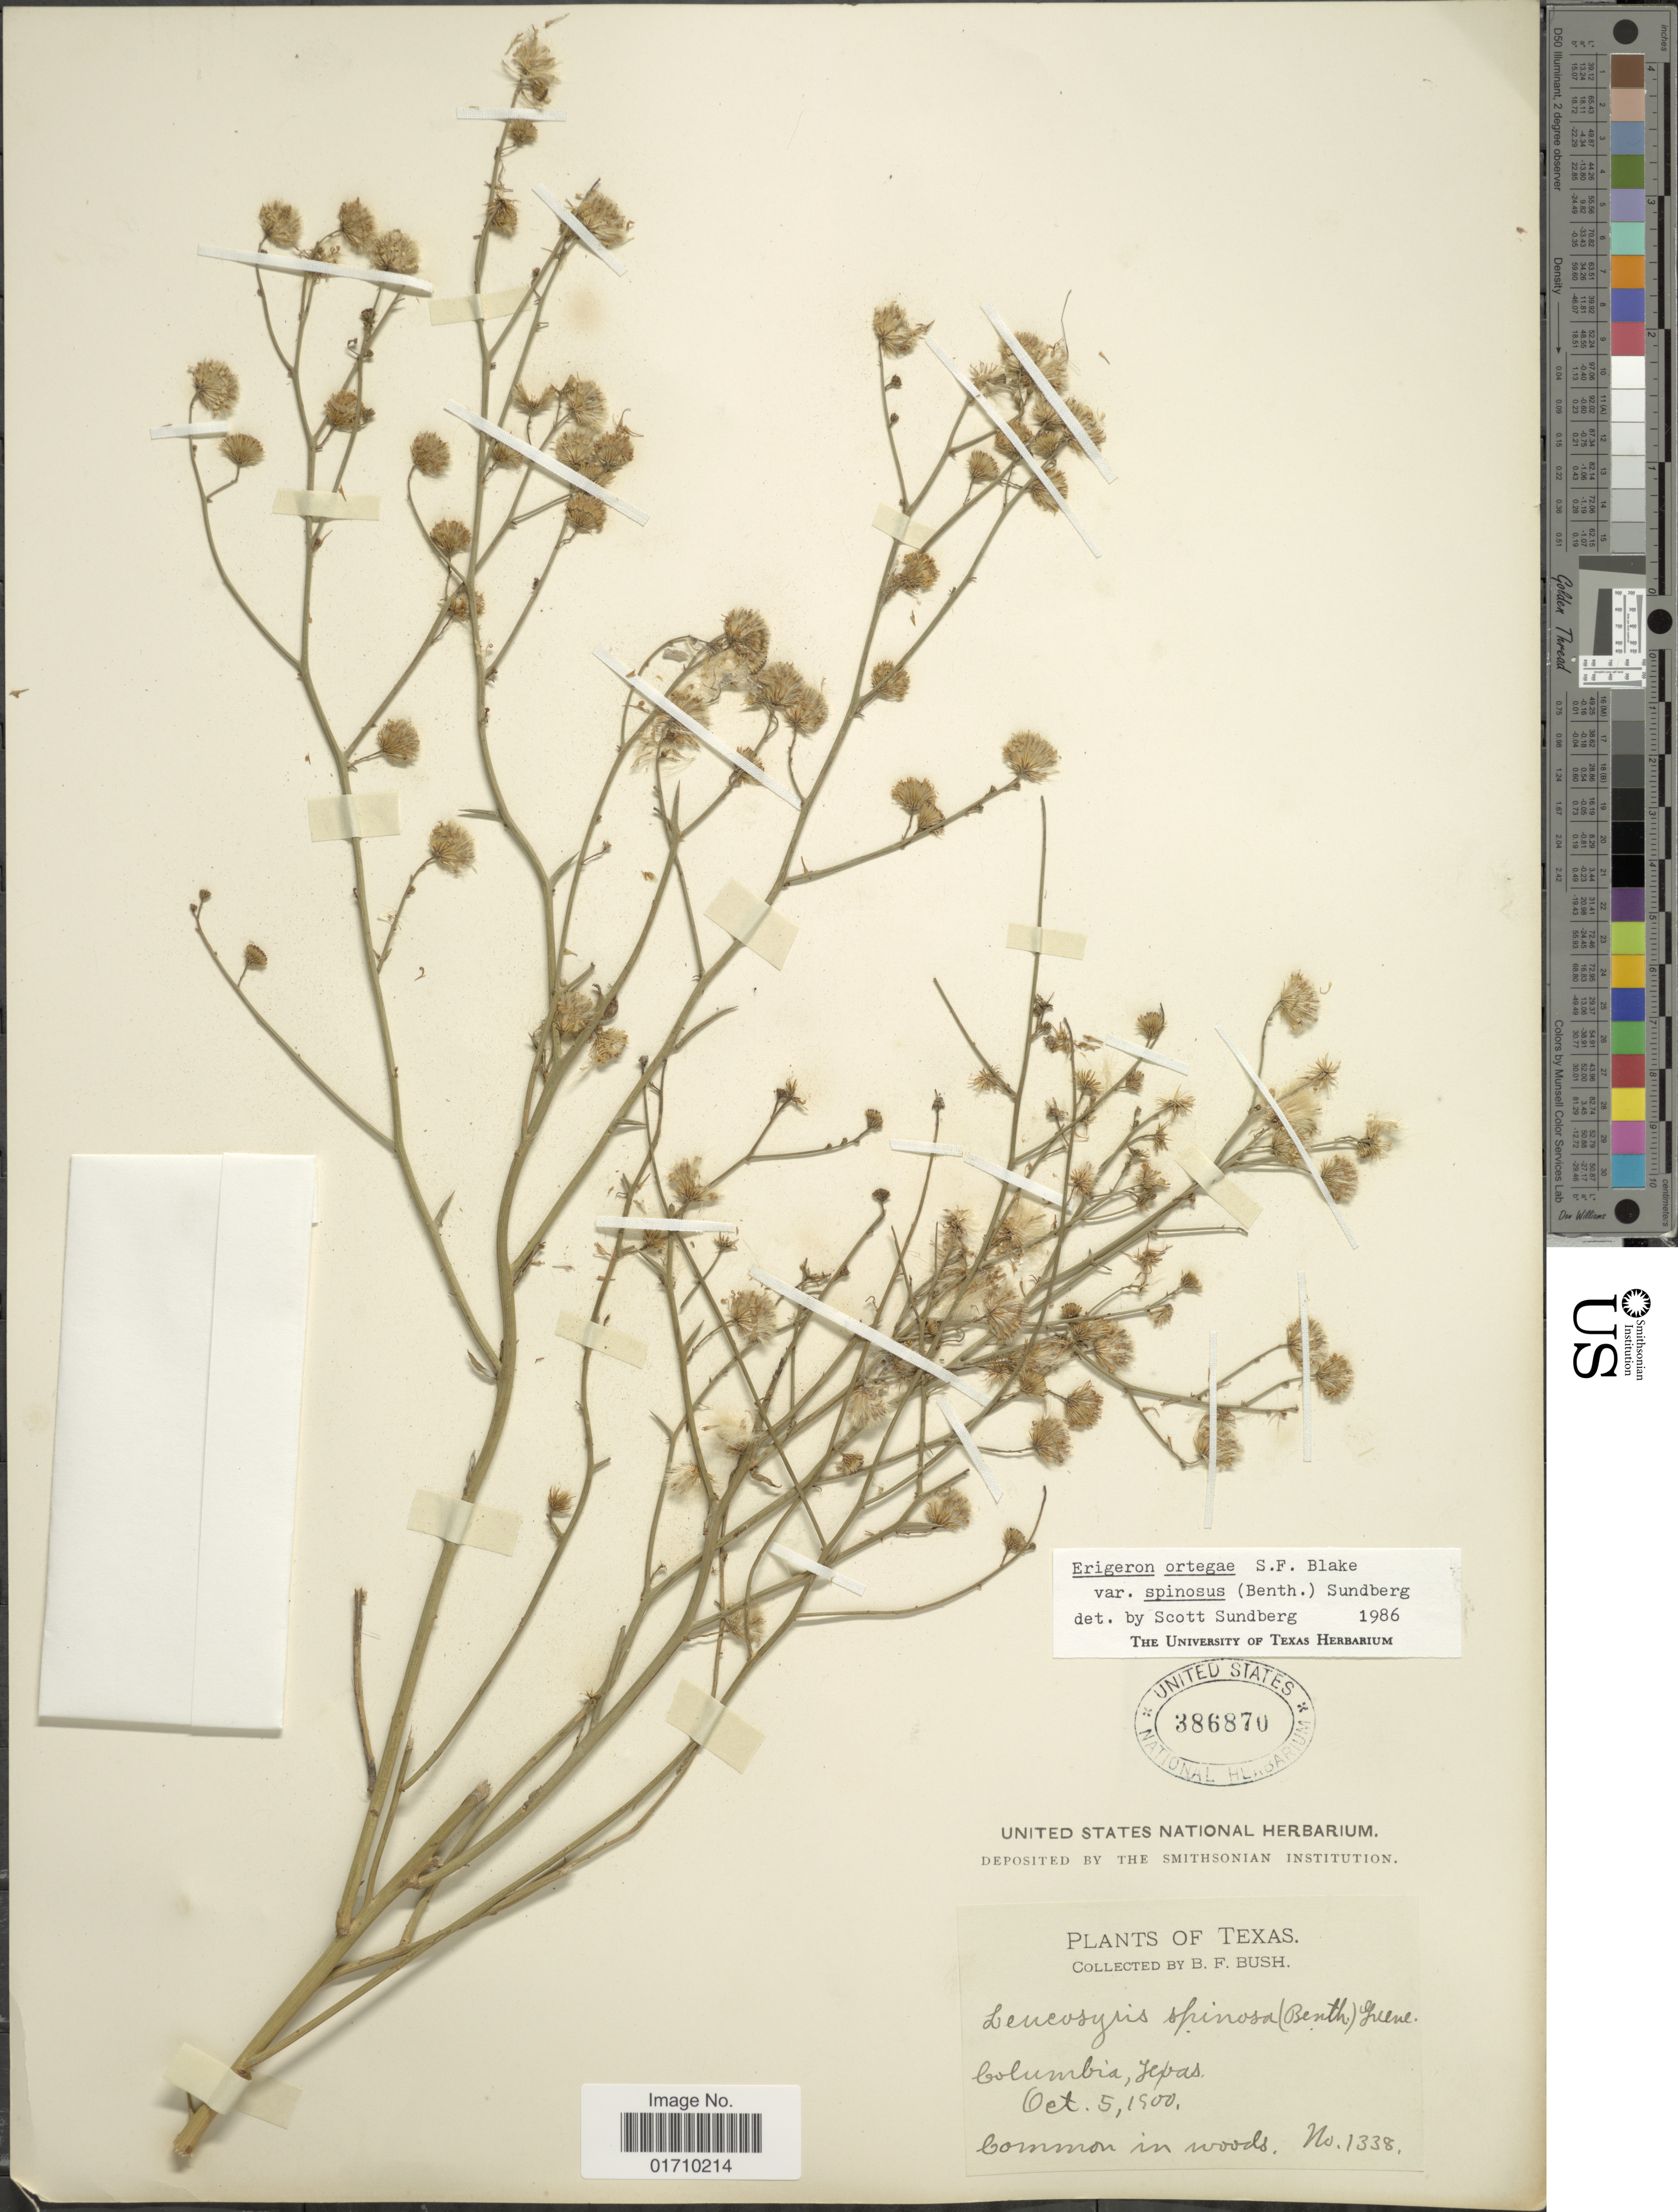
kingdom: Plantae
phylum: Tracheophyta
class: Magnoliopsida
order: Asterales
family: Asteraceae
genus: Chloracantha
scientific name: Chloracantha spinosa var. spinosa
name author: (Benth.) G.L. Nesom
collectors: B. F. Bush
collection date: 1900-10-05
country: United States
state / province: Texas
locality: Columbia, common in woods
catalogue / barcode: US 386870